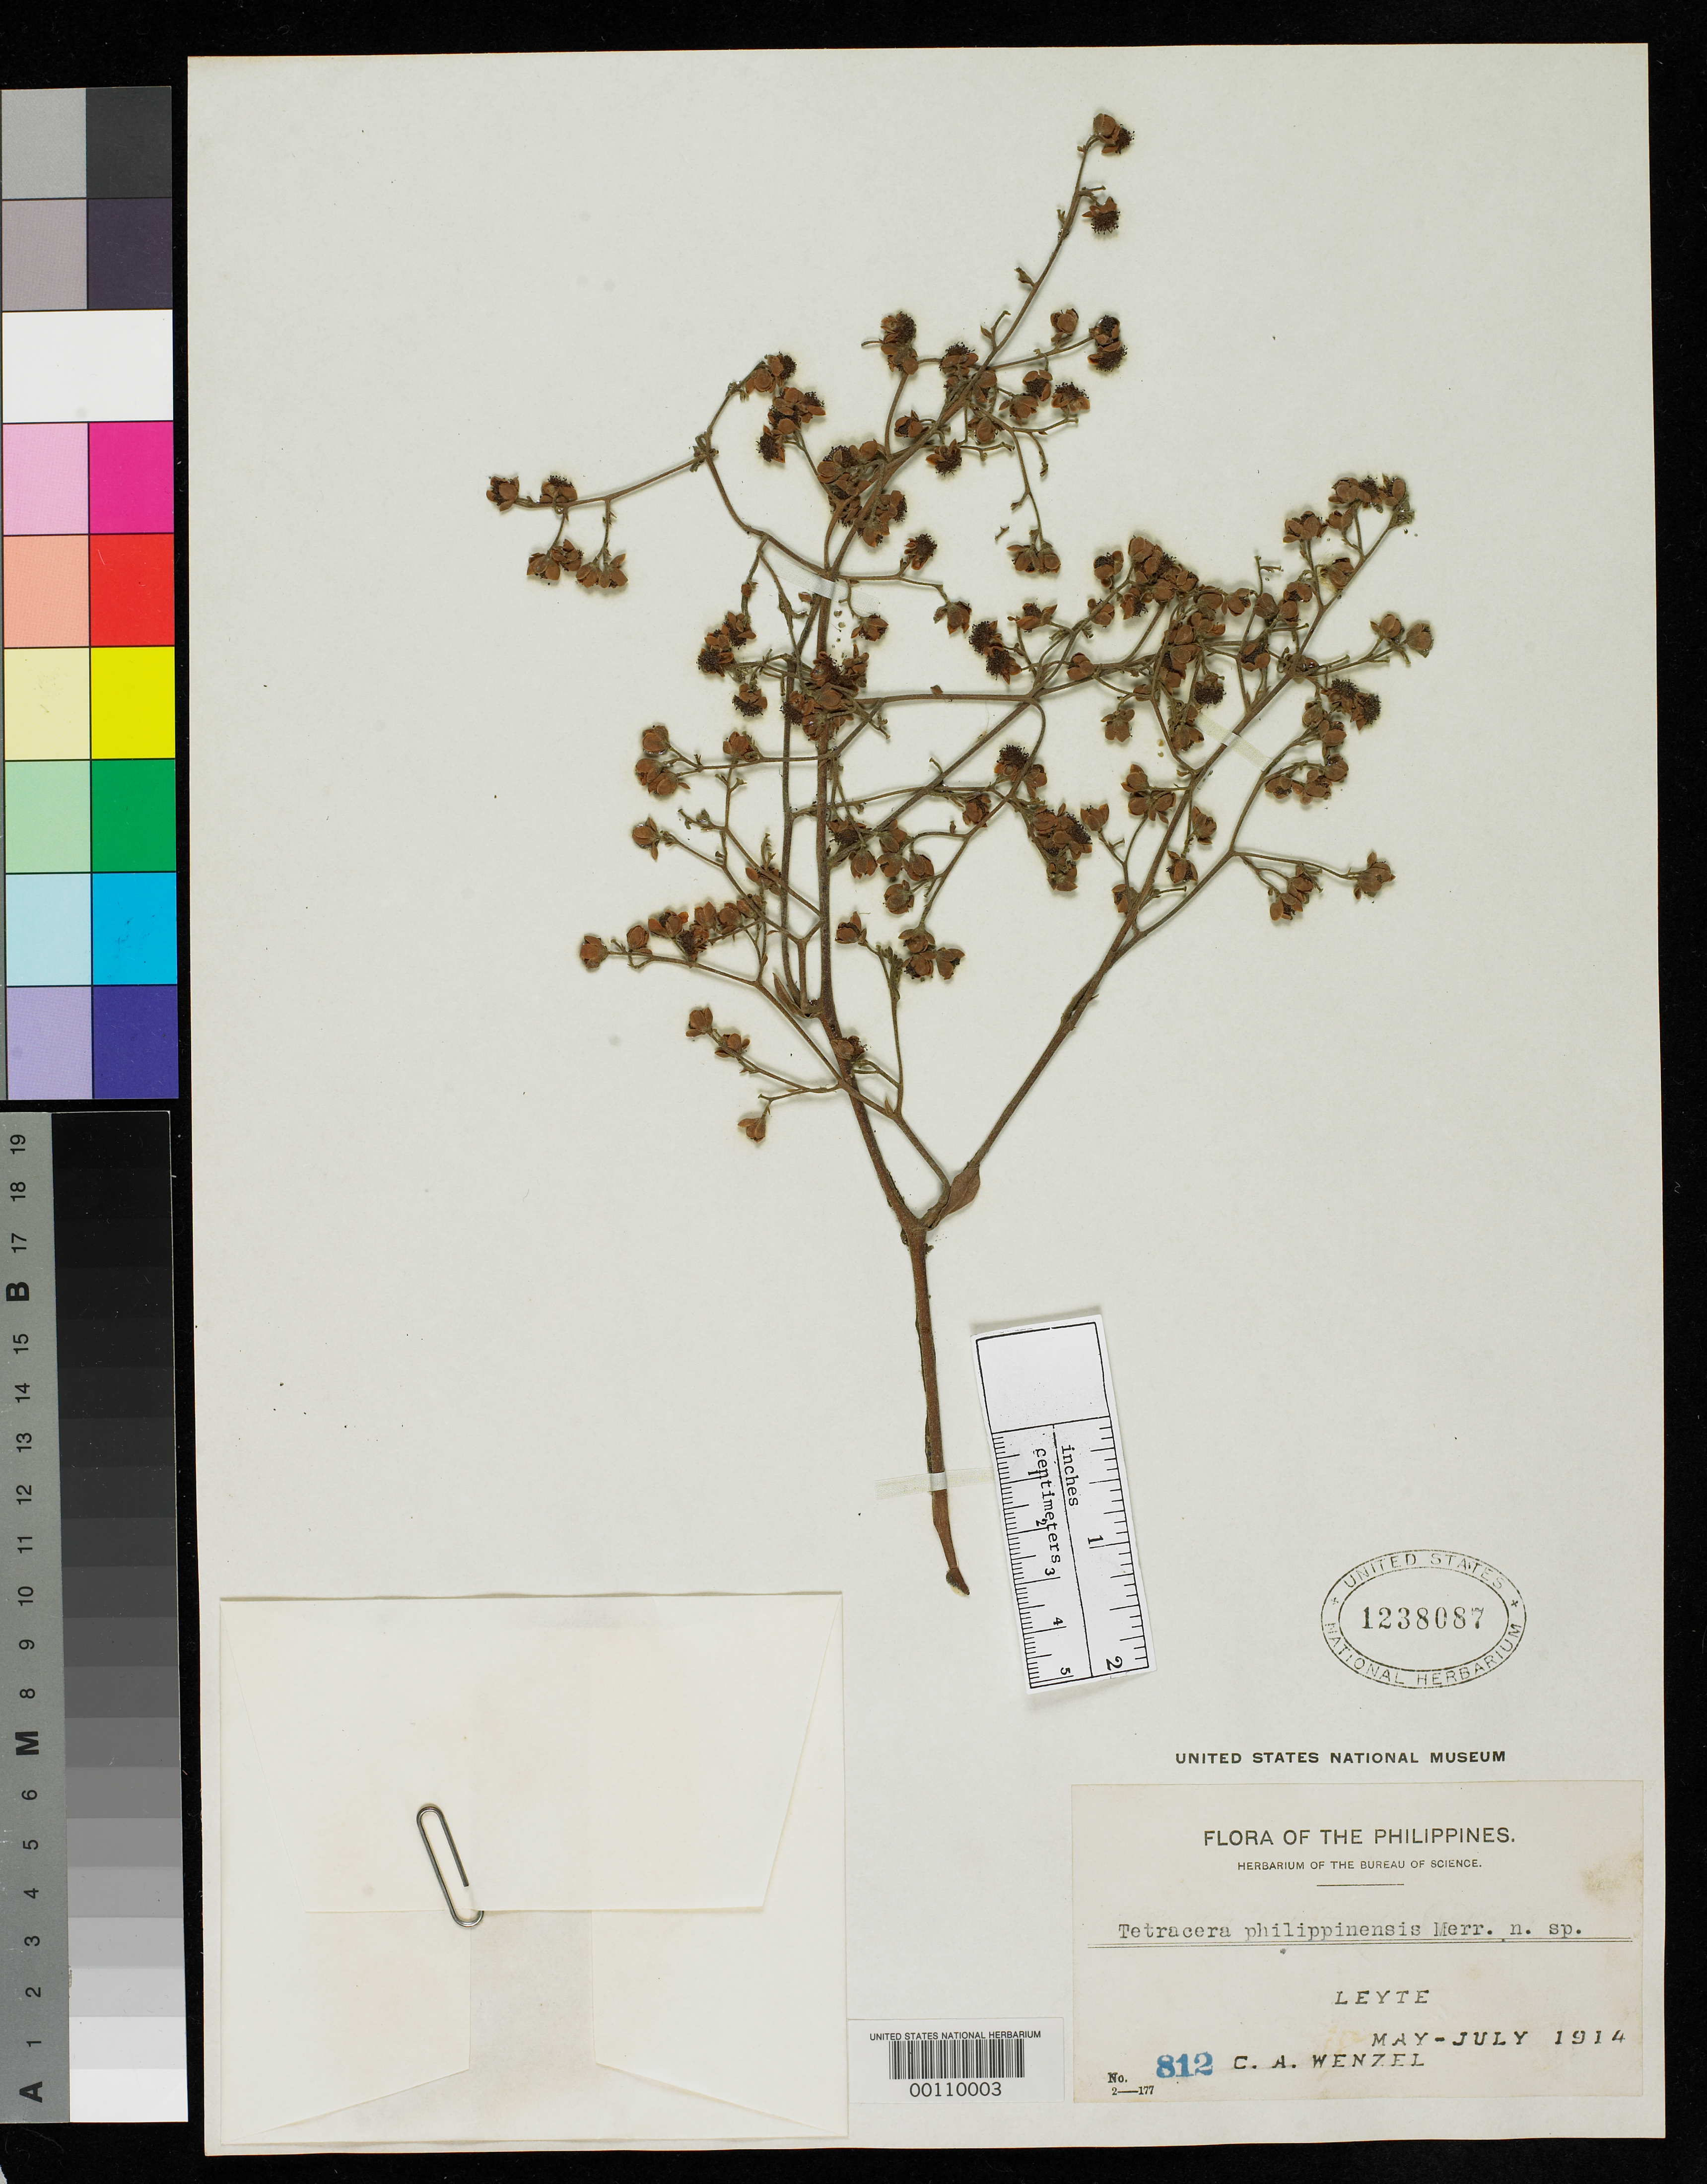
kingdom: Plantae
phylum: Tracheophyta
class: Magnoliopsida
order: Dilleniales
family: Dilleniaceae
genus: Tetracera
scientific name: Tetracera philippinensis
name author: Merr.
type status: Isotype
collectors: C. Wenzel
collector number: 812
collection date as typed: May 1914 to -- Jul 1914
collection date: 1914-05/1914-07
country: Philippines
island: Leyte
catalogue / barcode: US 1238087